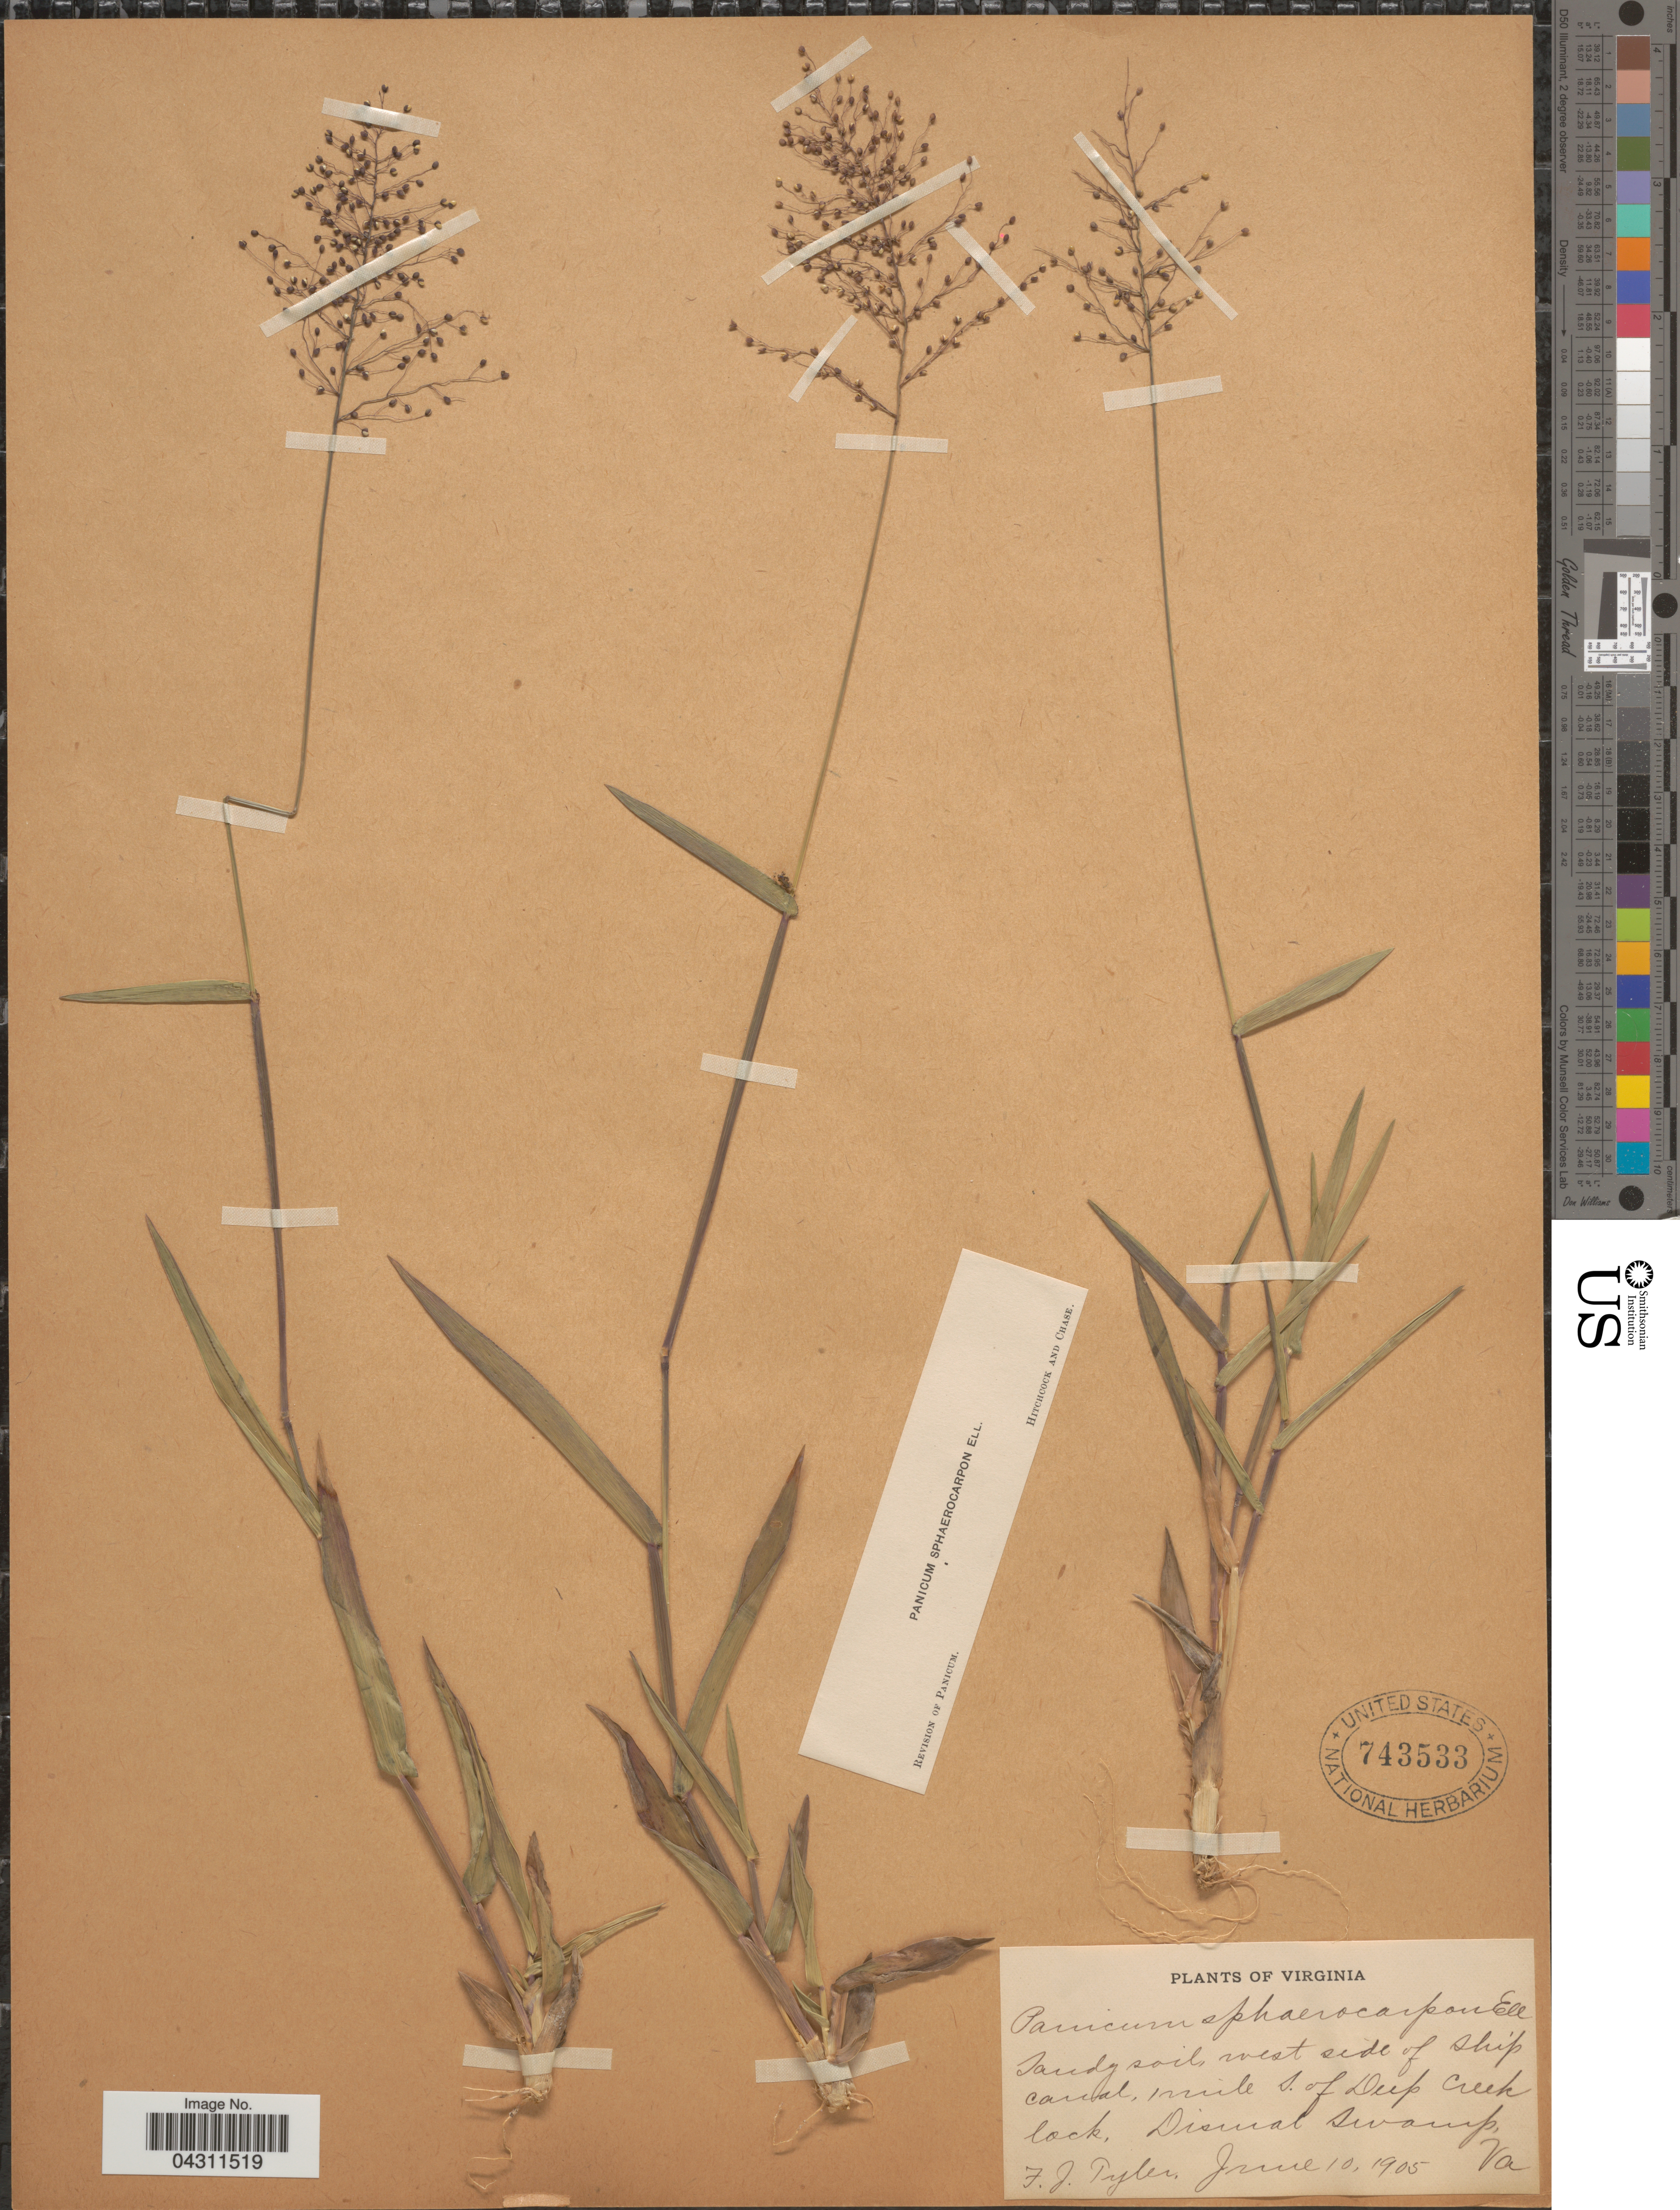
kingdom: Plantae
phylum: Tracheophyta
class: Liliopsida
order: Poales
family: Poaceae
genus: Dichanthelium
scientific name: Dichanthelium sphaerocarpon var. sphaerocarpon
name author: (Elliott) Gould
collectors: F. Tyler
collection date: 1905-06-10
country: United States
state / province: Virginia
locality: Sandy soil, west side of ship canal, 1 mile s. of Deep Creek lock. Dismal Swamp.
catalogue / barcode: US 743533